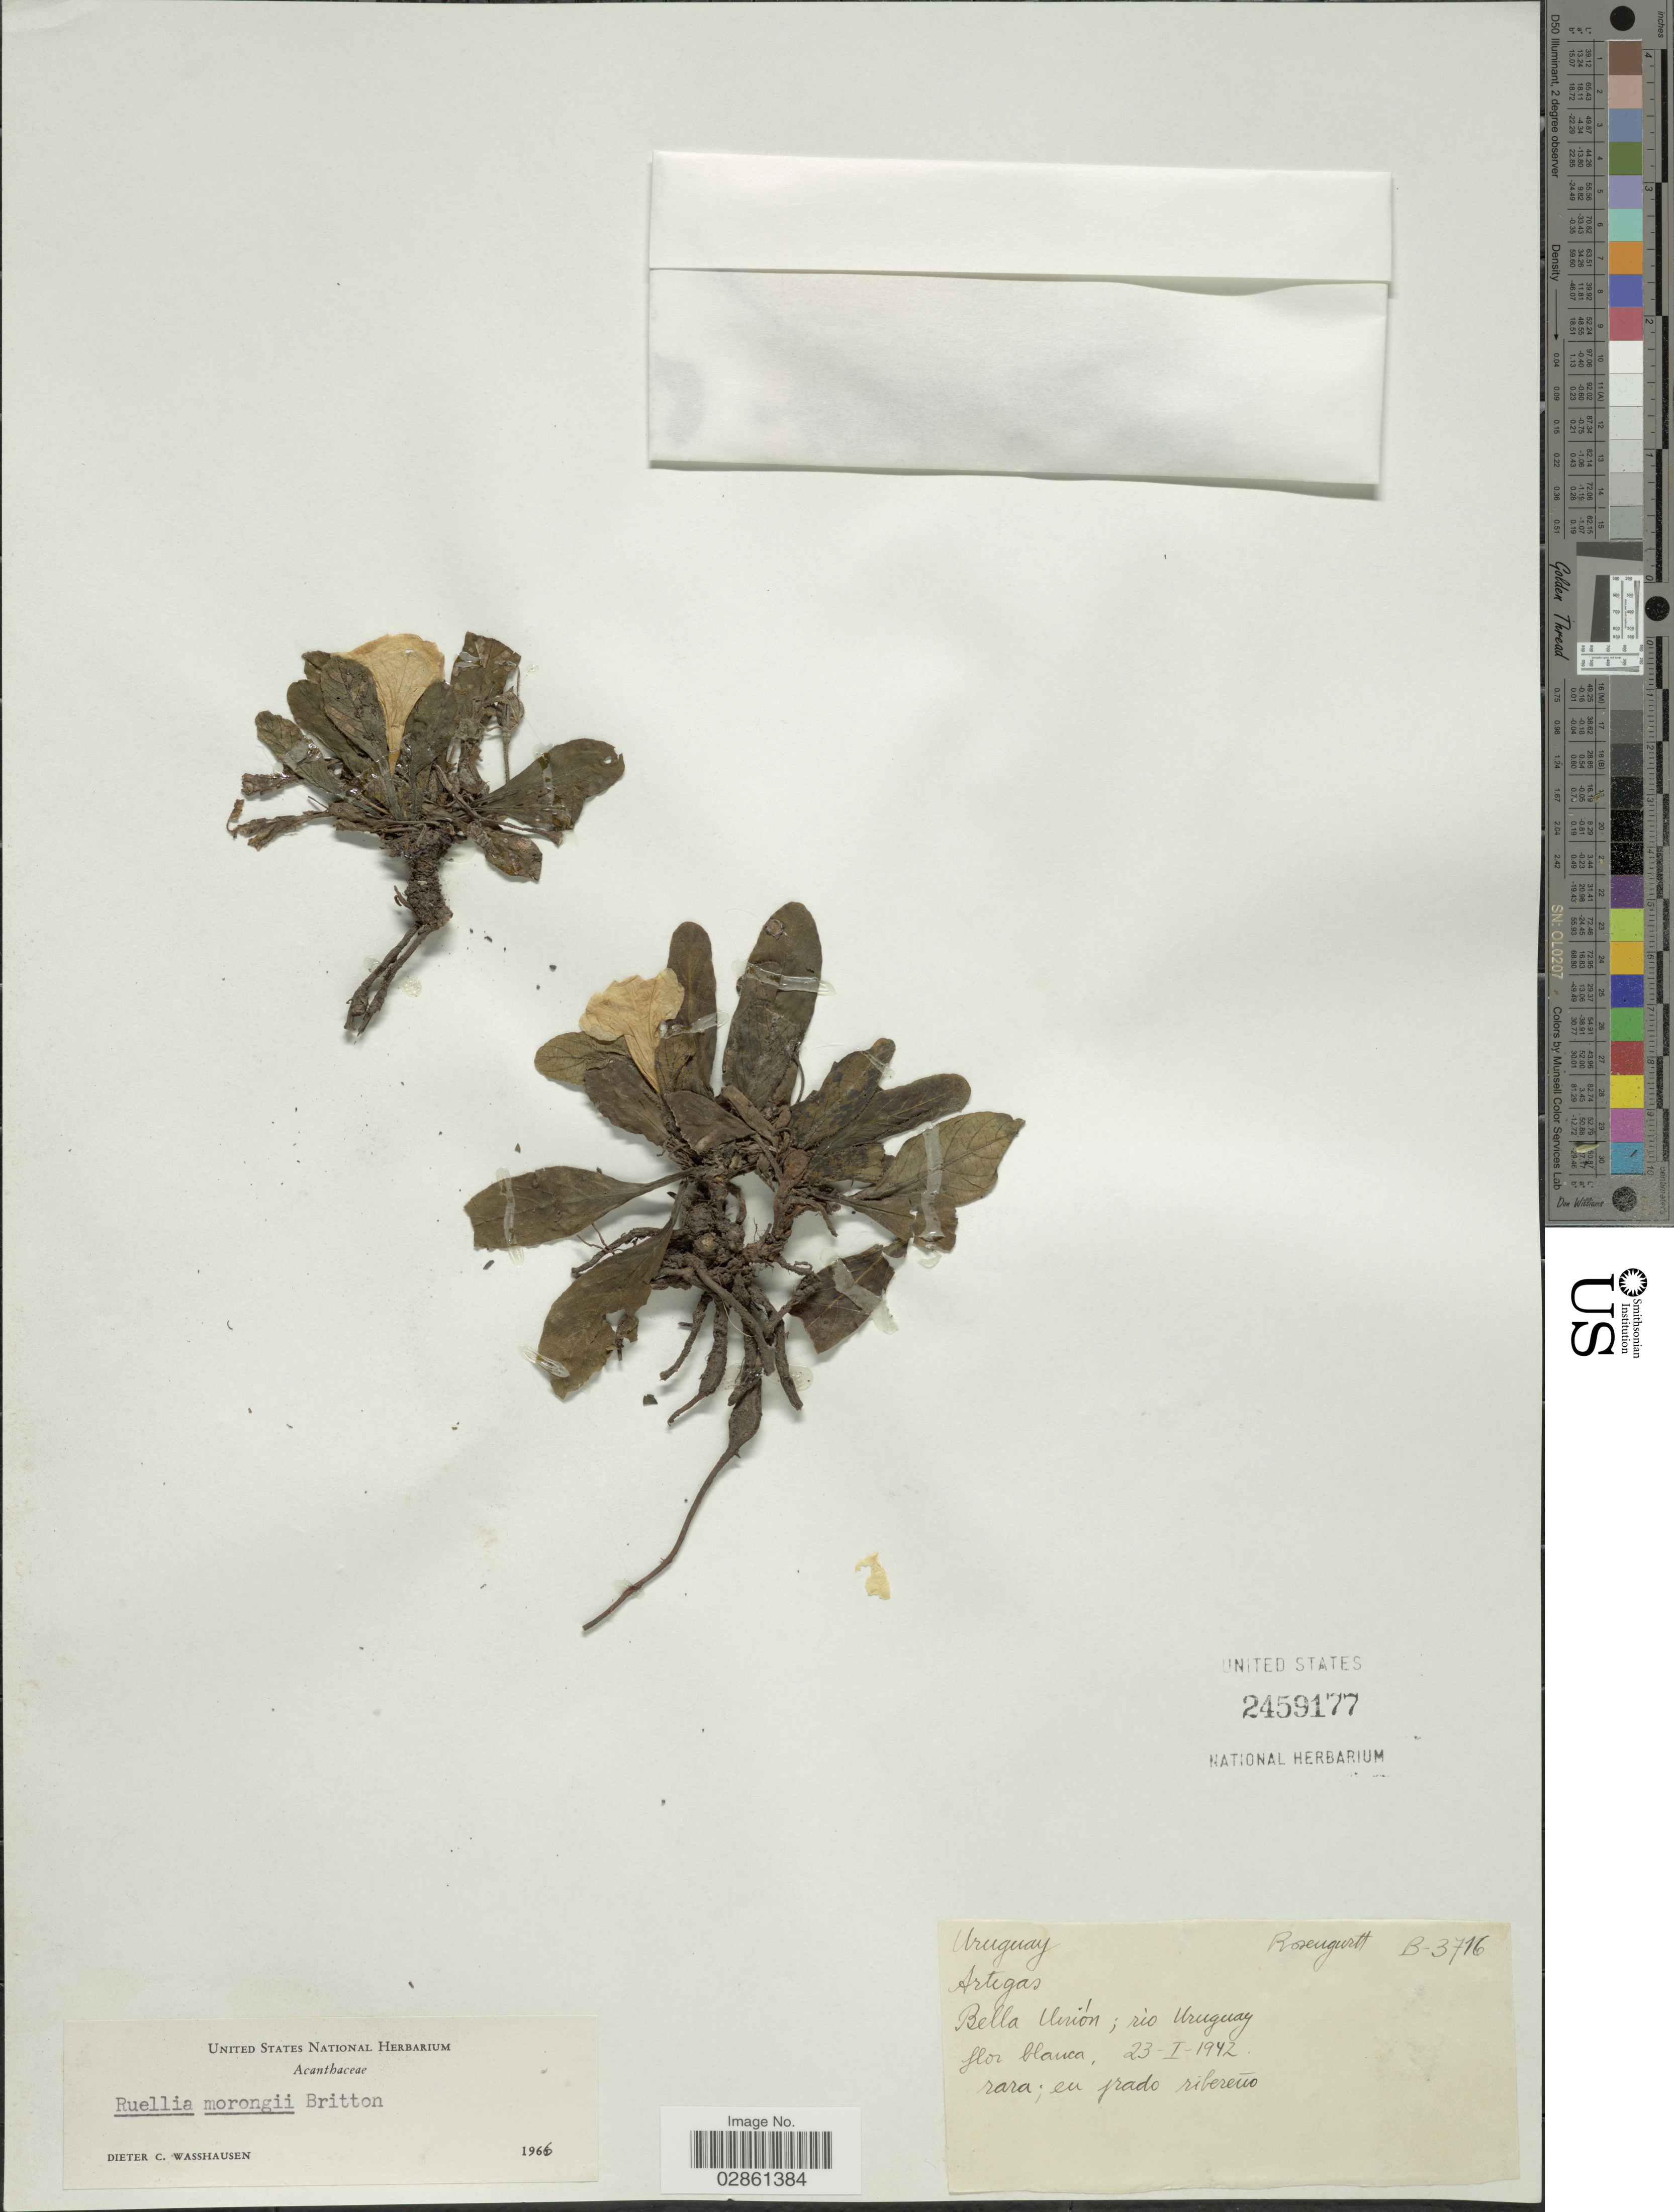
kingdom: Plantae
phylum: Tracheophyta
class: Magnoliopsida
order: Lamiales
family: Acanthaceae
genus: Ruellia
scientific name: Ruellia morongii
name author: Britton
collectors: Rosengurtt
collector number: B-3716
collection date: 1942-01-23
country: Uruguay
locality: Artegas. Bella Unión; río Uruguay.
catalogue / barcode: US 2459177